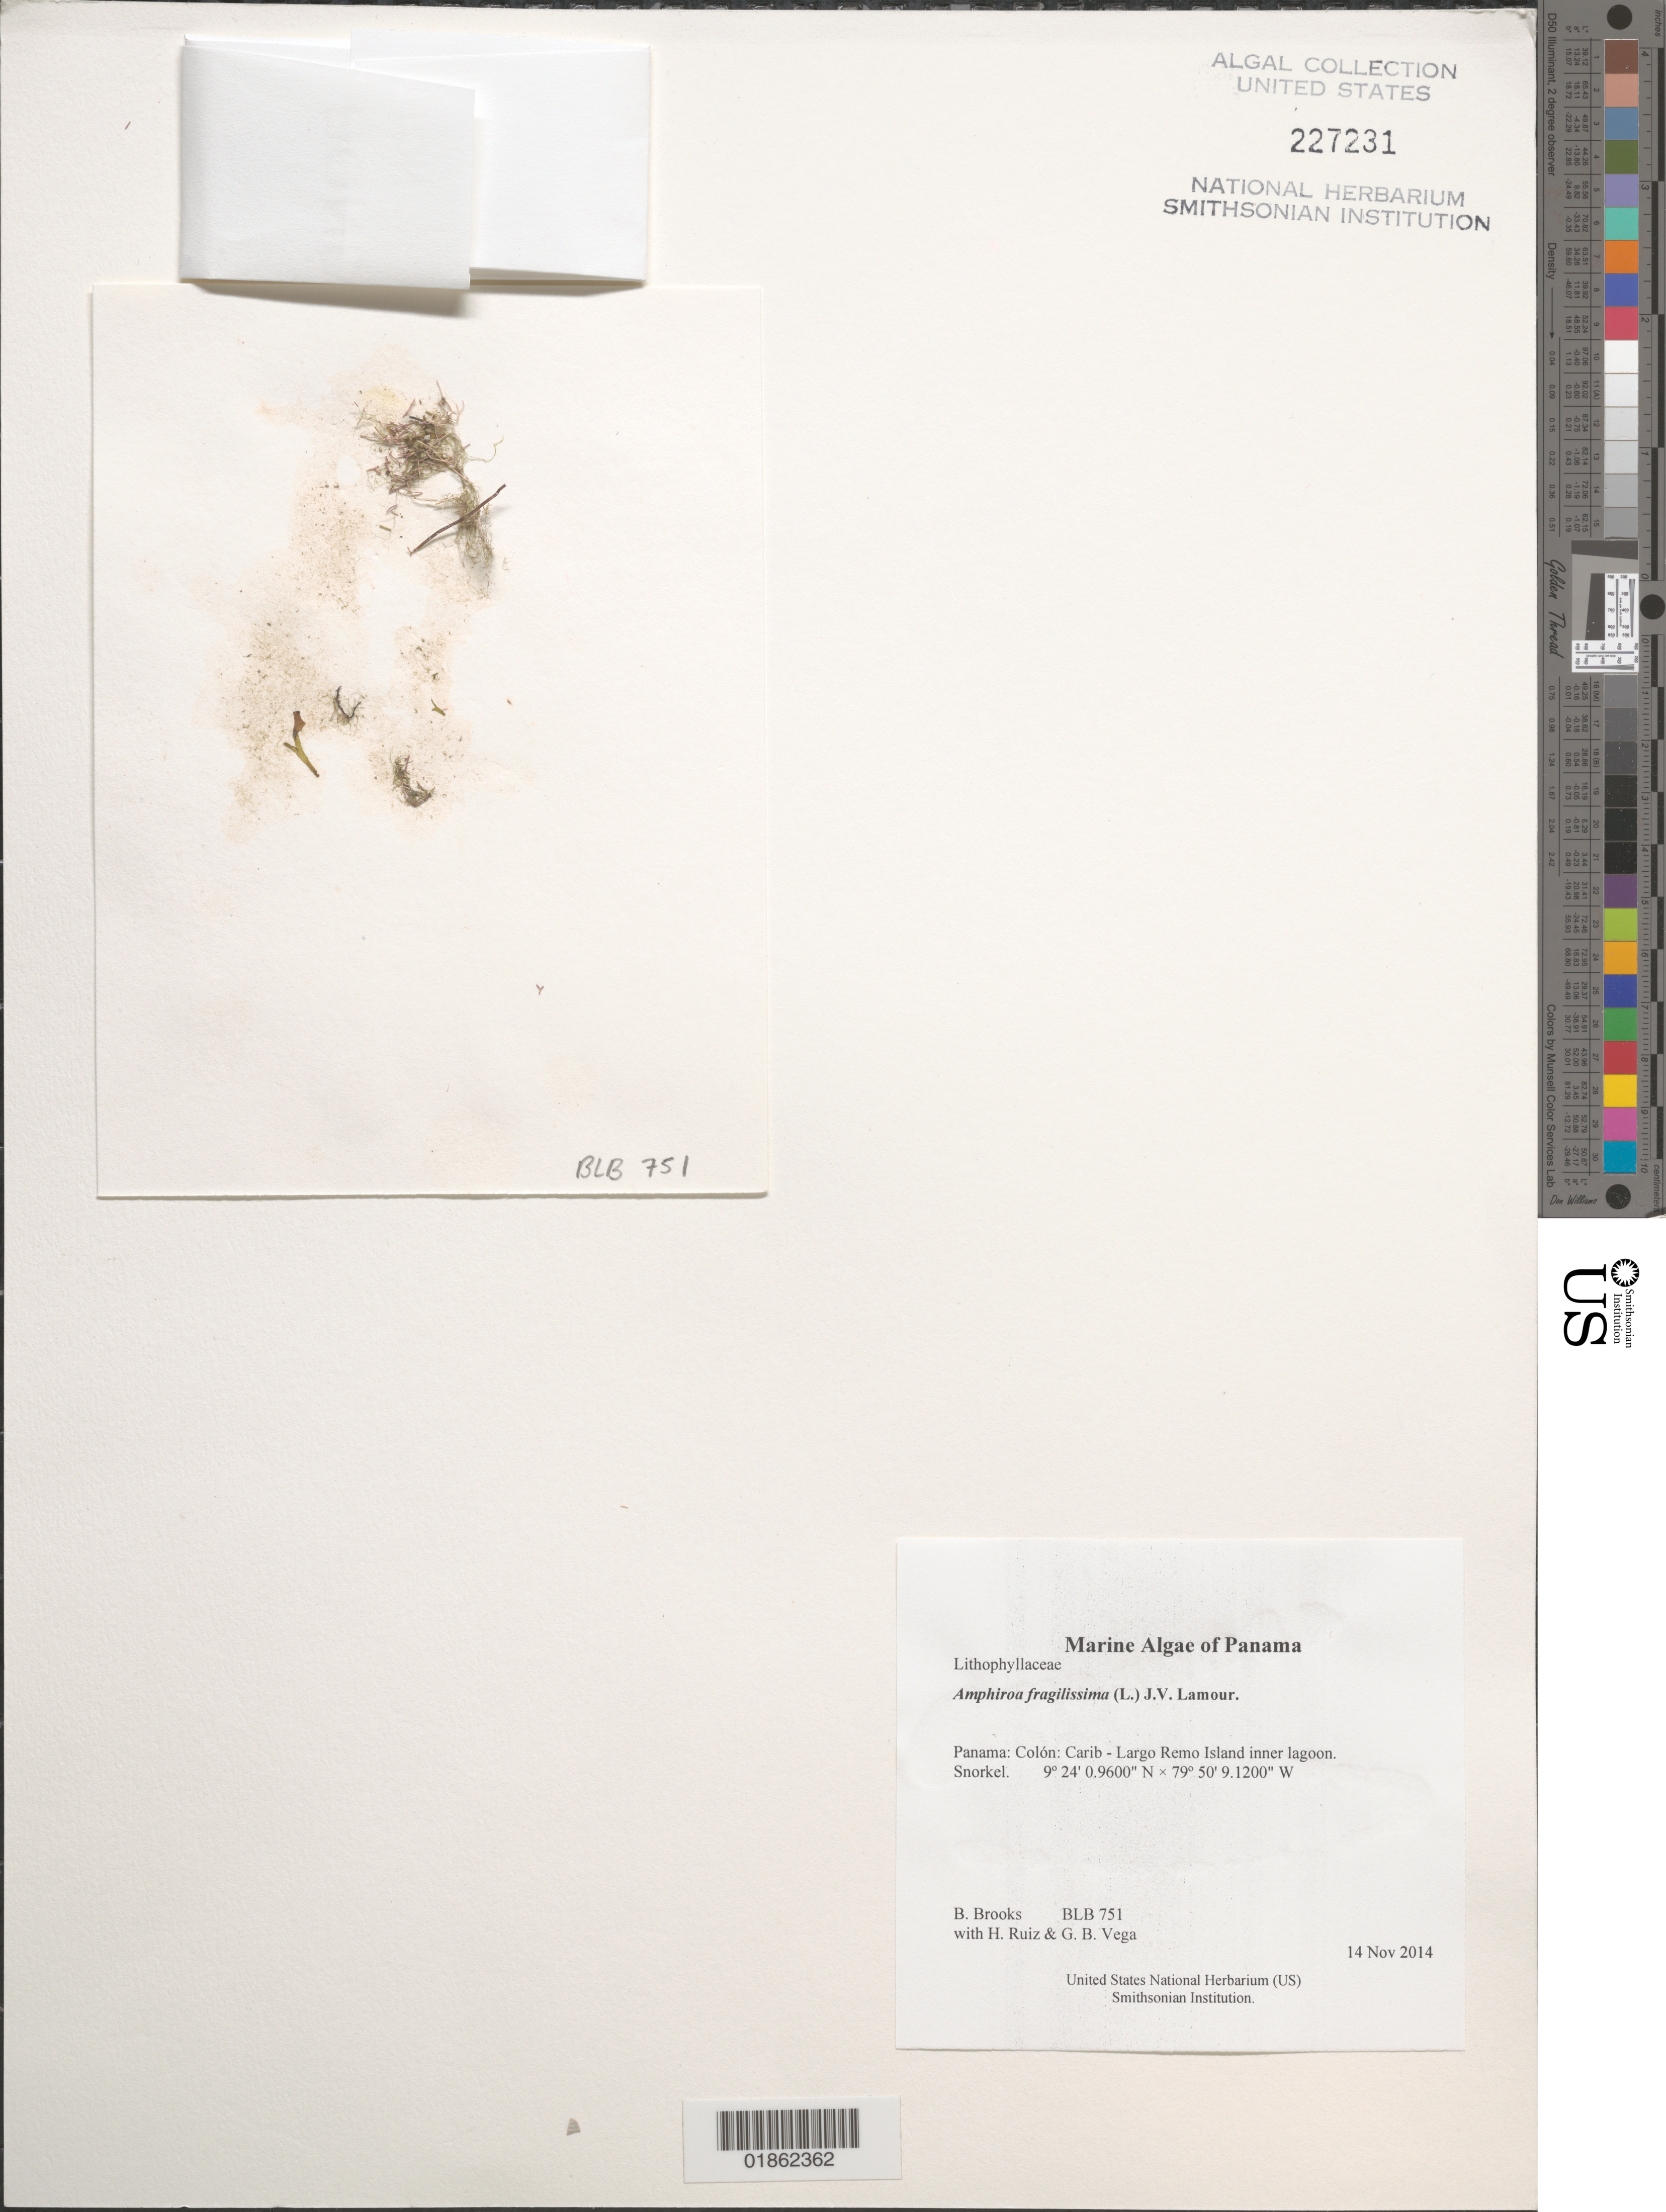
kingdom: Plantae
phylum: Rhodophyta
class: Florideophyceae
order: Corallinales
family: Lithophyllaceae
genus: Amphiroa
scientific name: Amphiroa fragilissima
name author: (L.) J.V.Lamouroux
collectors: B. Brooks, H. Ruiz & G. B. Vega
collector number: BLB 751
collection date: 2014-11-14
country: Panama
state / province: Colón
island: Largo Remo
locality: Carib - Largo Remo Island inner lagoon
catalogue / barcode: US 227231